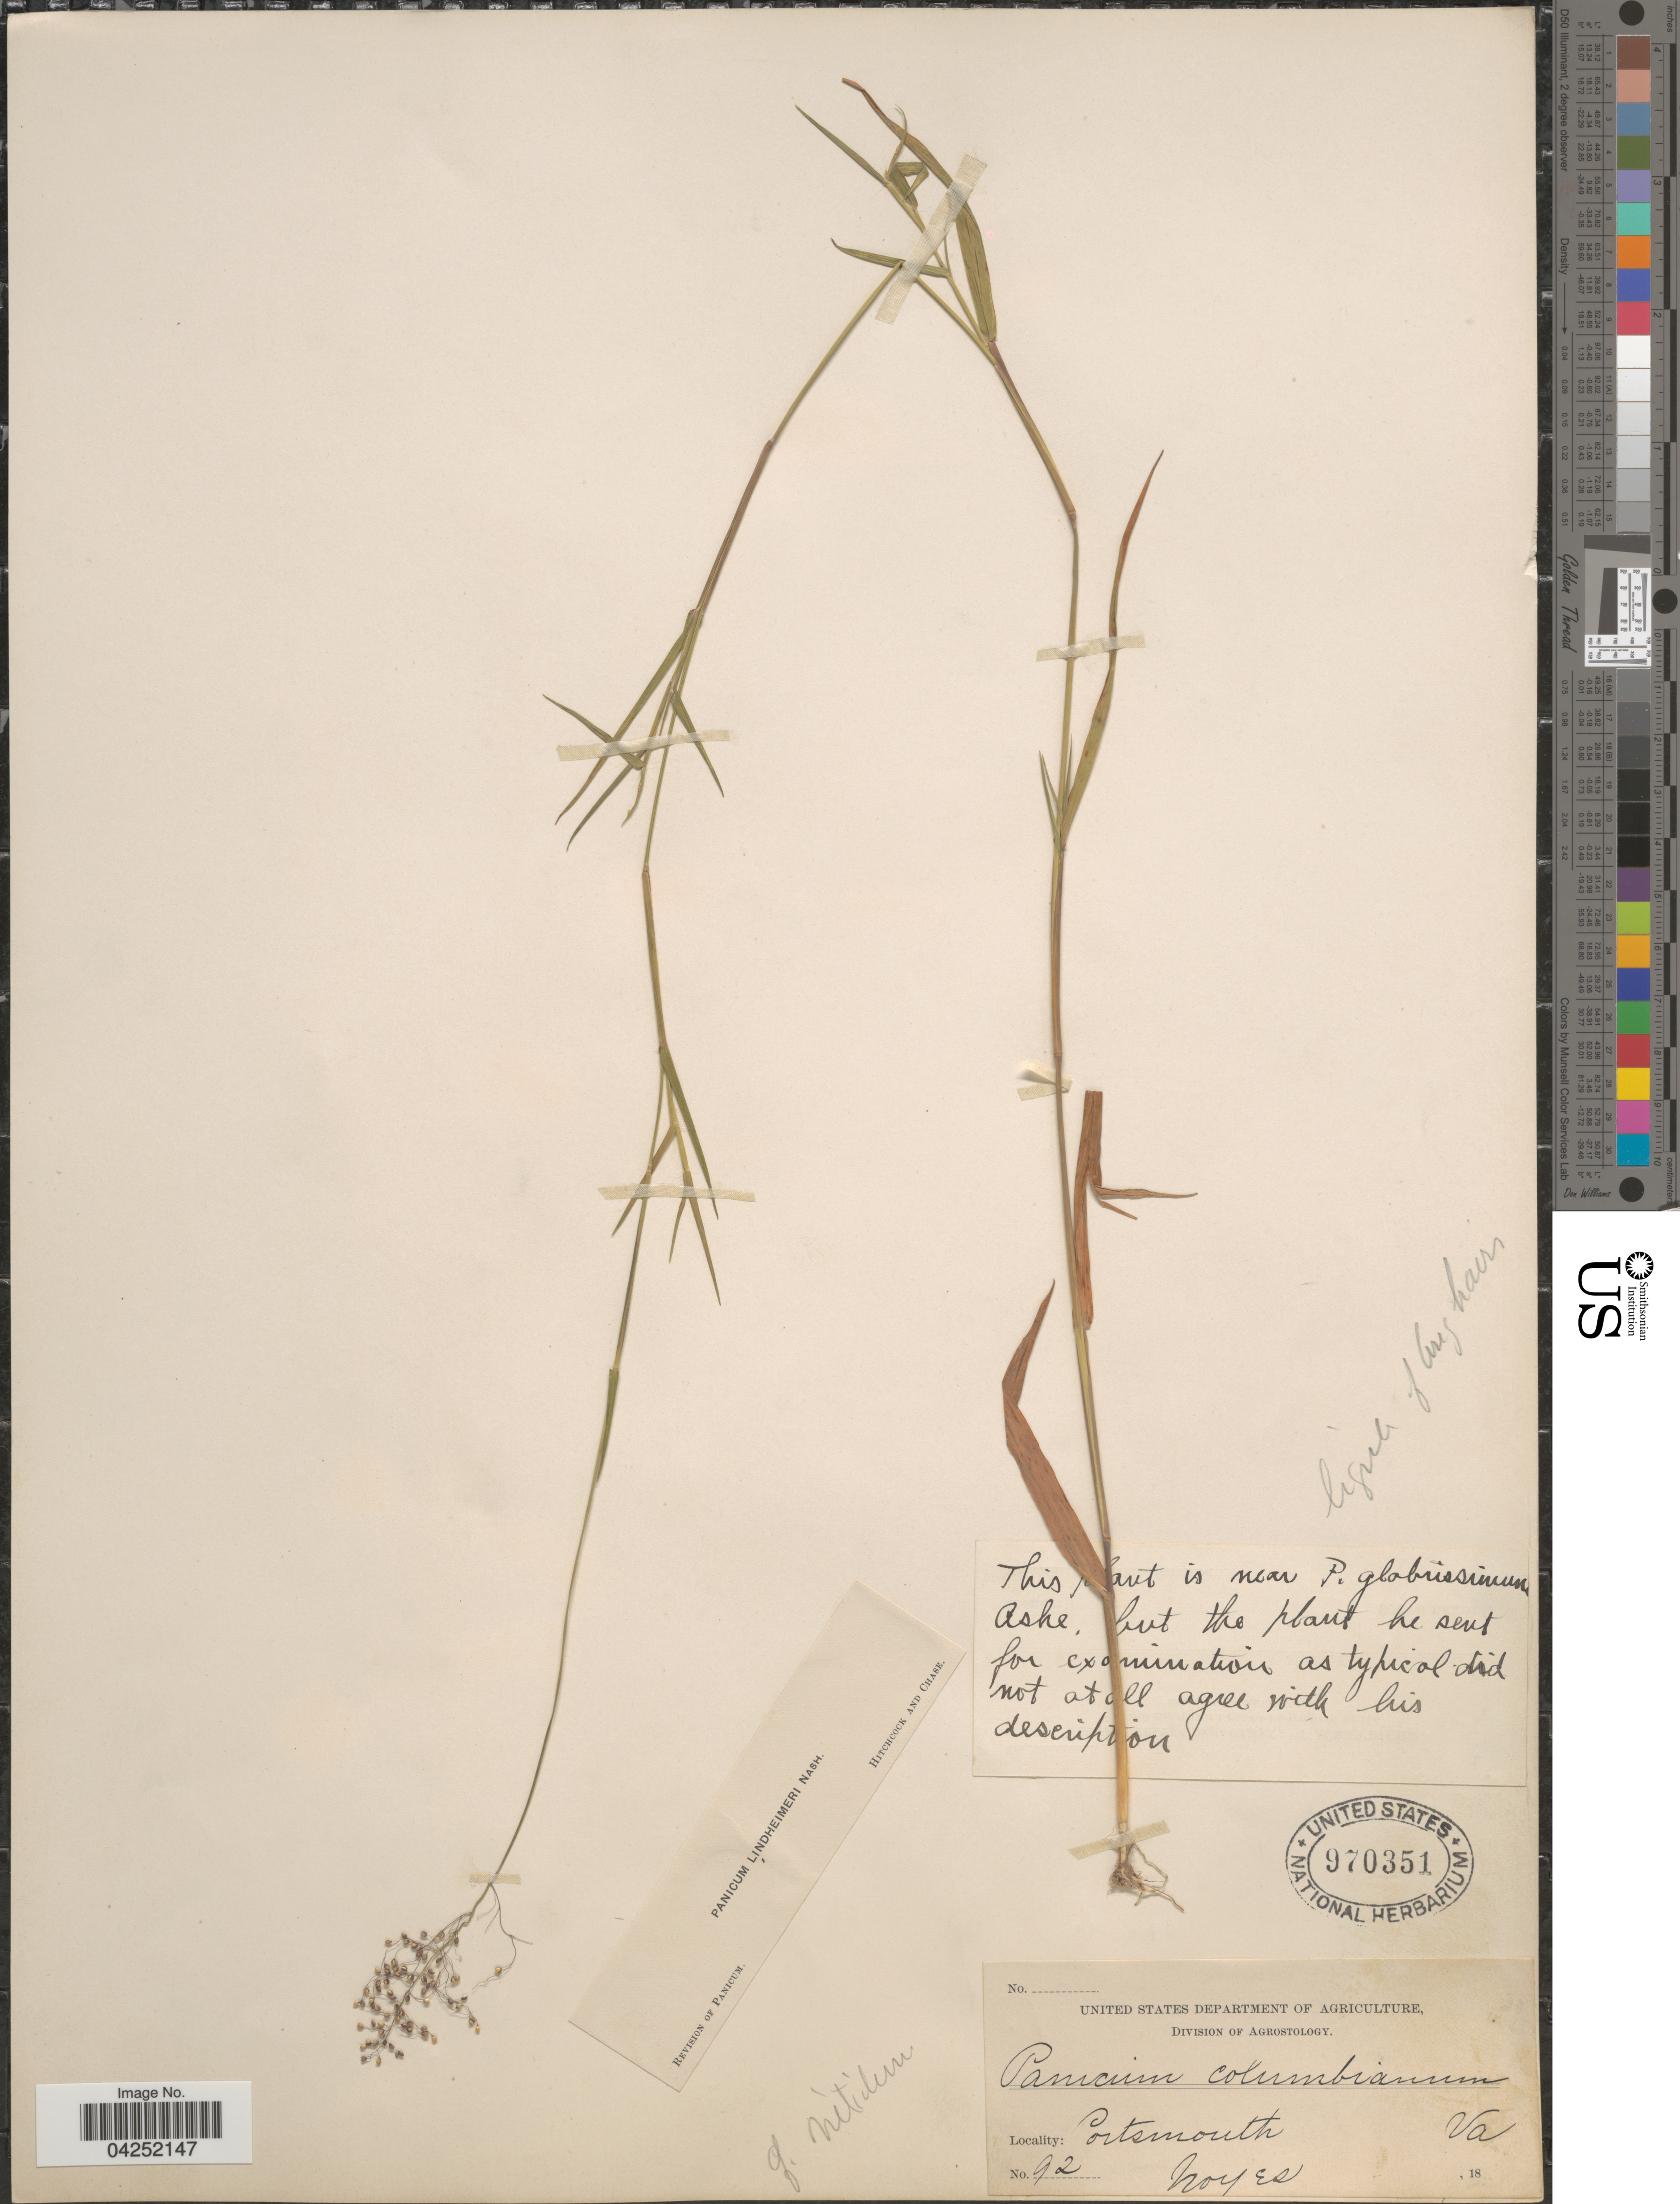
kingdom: Plantae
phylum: Tracheophyta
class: Liliopsida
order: Poales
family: Poaceae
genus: Dichanthelium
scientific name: Dichanthelium acuminatum var. lindheimeri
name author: (Nash) Gould & C.A. Clark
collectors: Noyes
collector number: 92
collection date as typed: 18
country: United States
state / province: Virginia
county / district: City of Portsmouth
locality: Portsmouth.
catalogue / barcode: US 970351